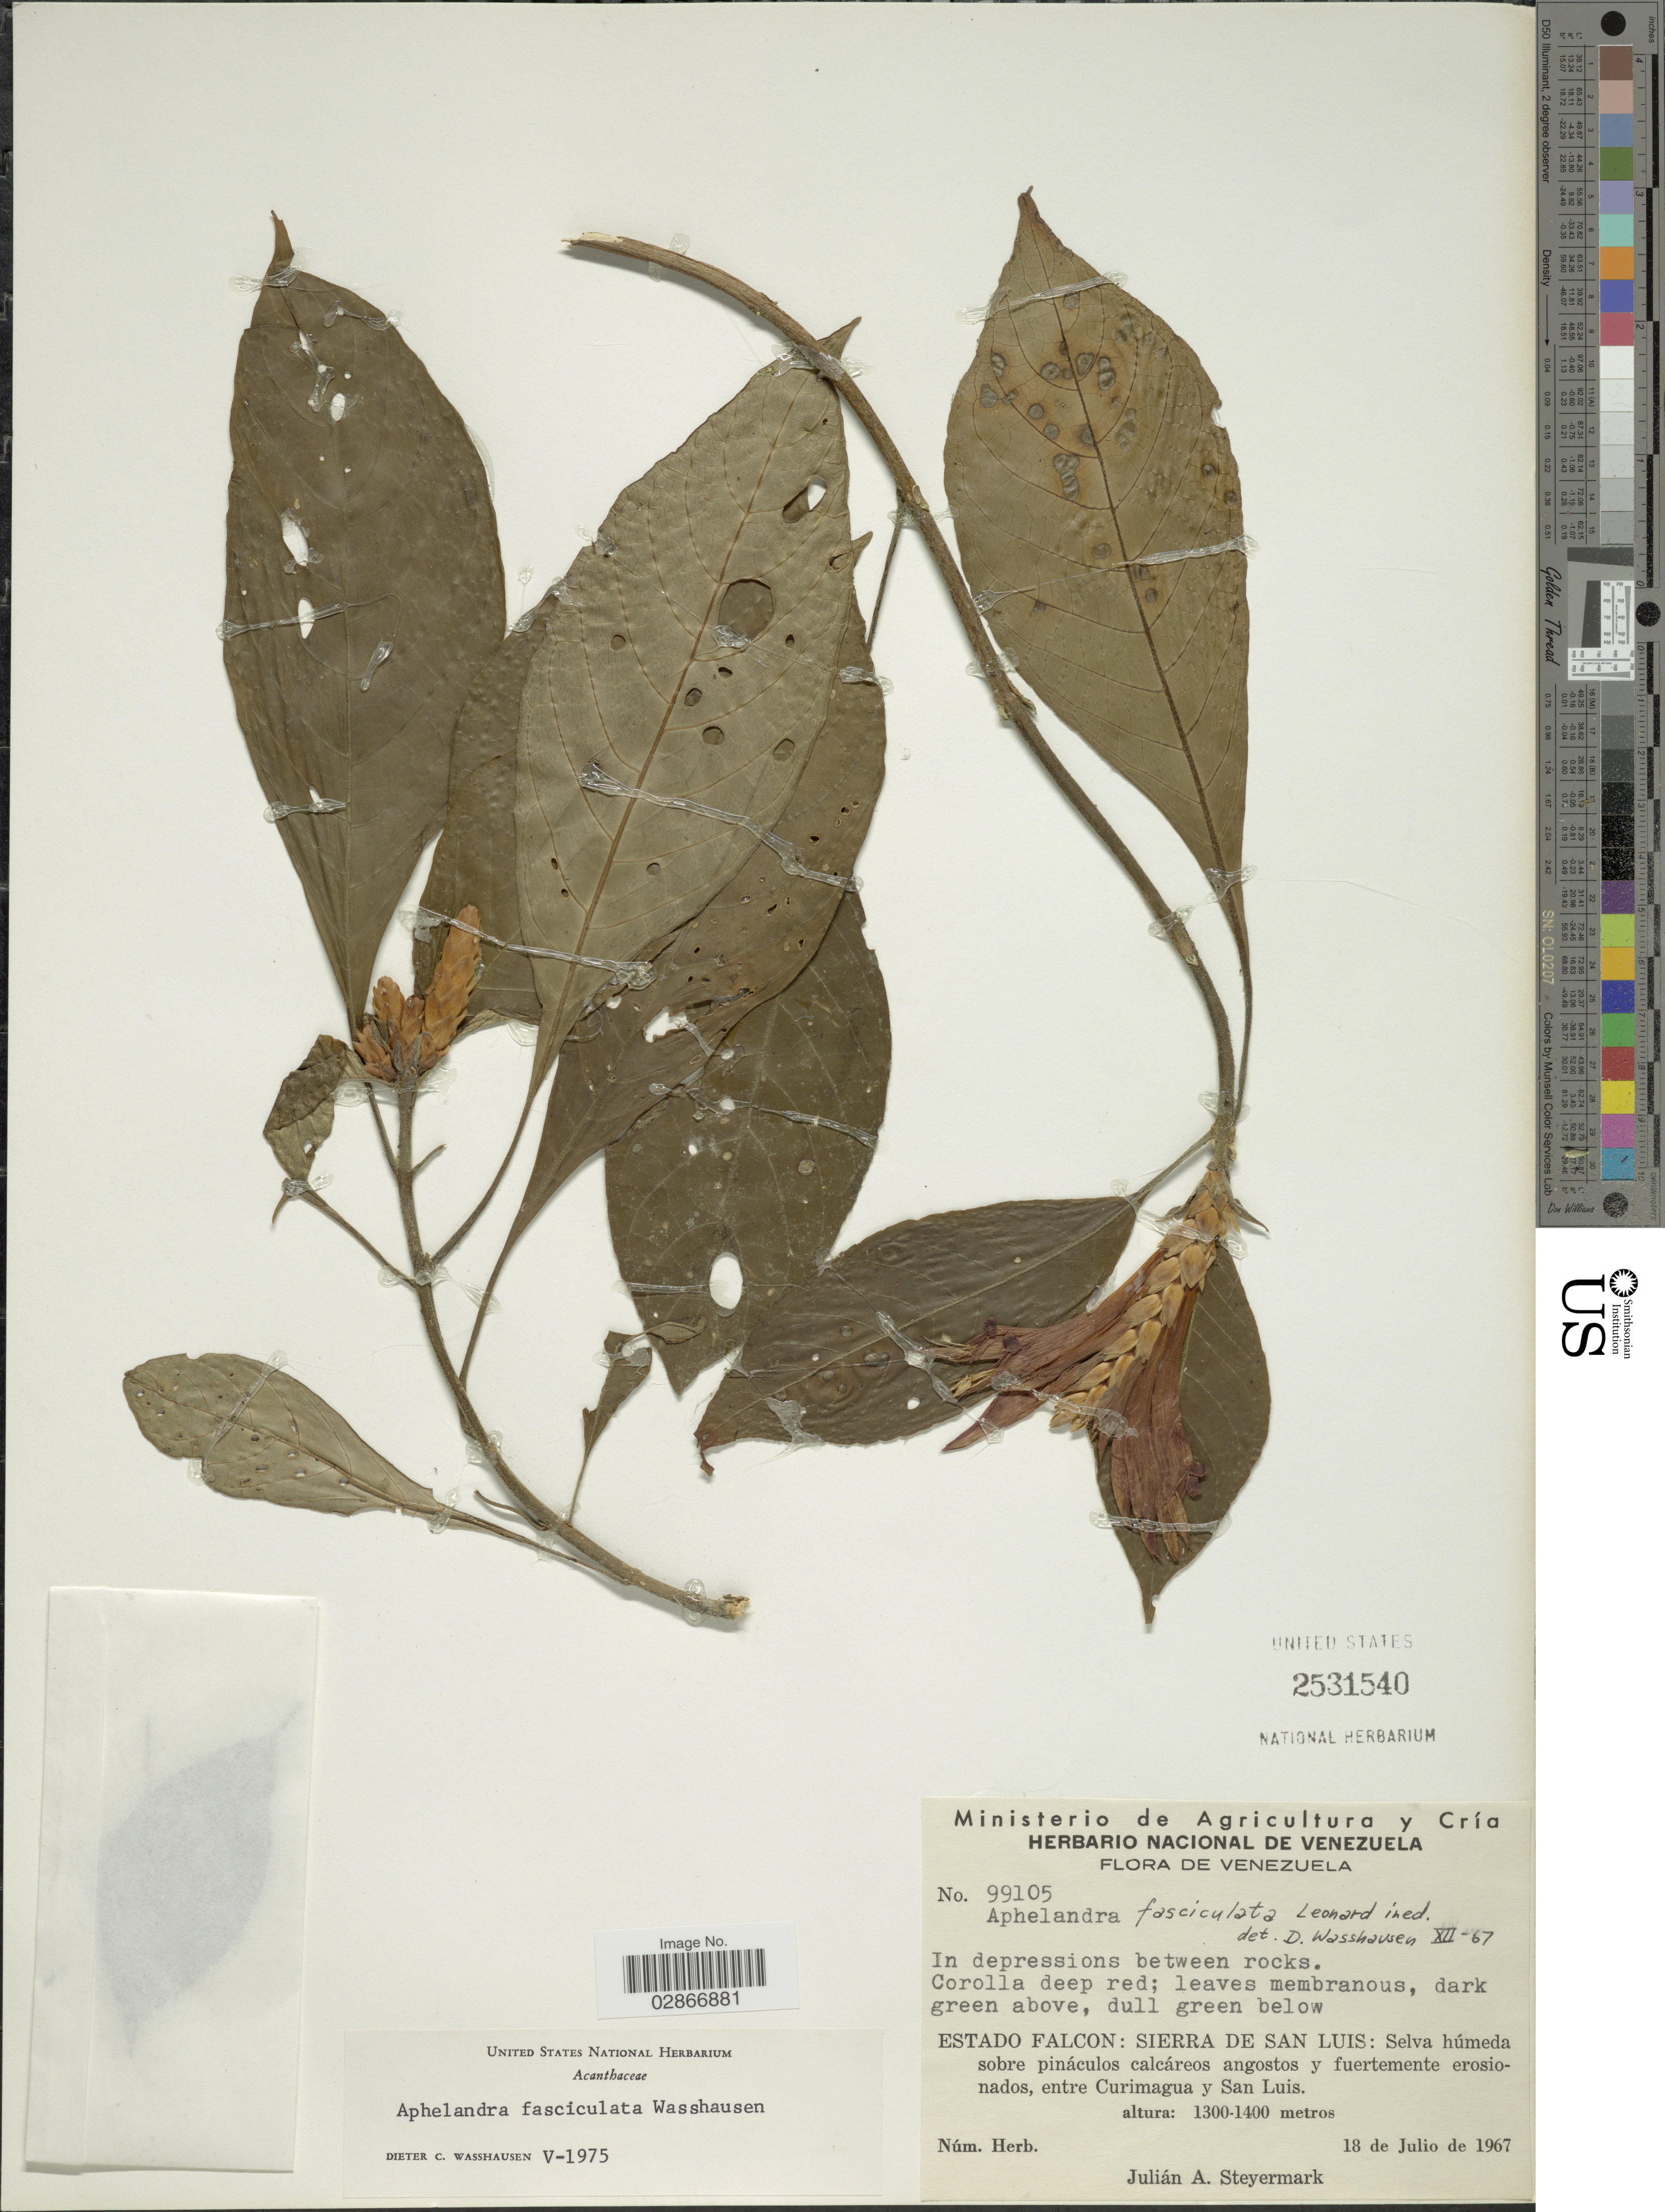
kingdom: Plantae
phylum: Tracheophyta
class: Magnoliopsida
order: Lamiales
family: Acanthaceae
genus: Aphelandra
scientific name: Aphelandra fasciculata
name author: Wassh.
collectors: J. Steyermark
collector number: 99105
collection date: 1967-07-18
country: Venezuela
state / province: Falcón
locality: Sierra de San Luis: Selva húmeda sobre pináculos calcáreos angostos y fuertemente erosionados, entre Curimagua y San Luis.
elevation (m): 1300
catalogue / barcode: US 2531540